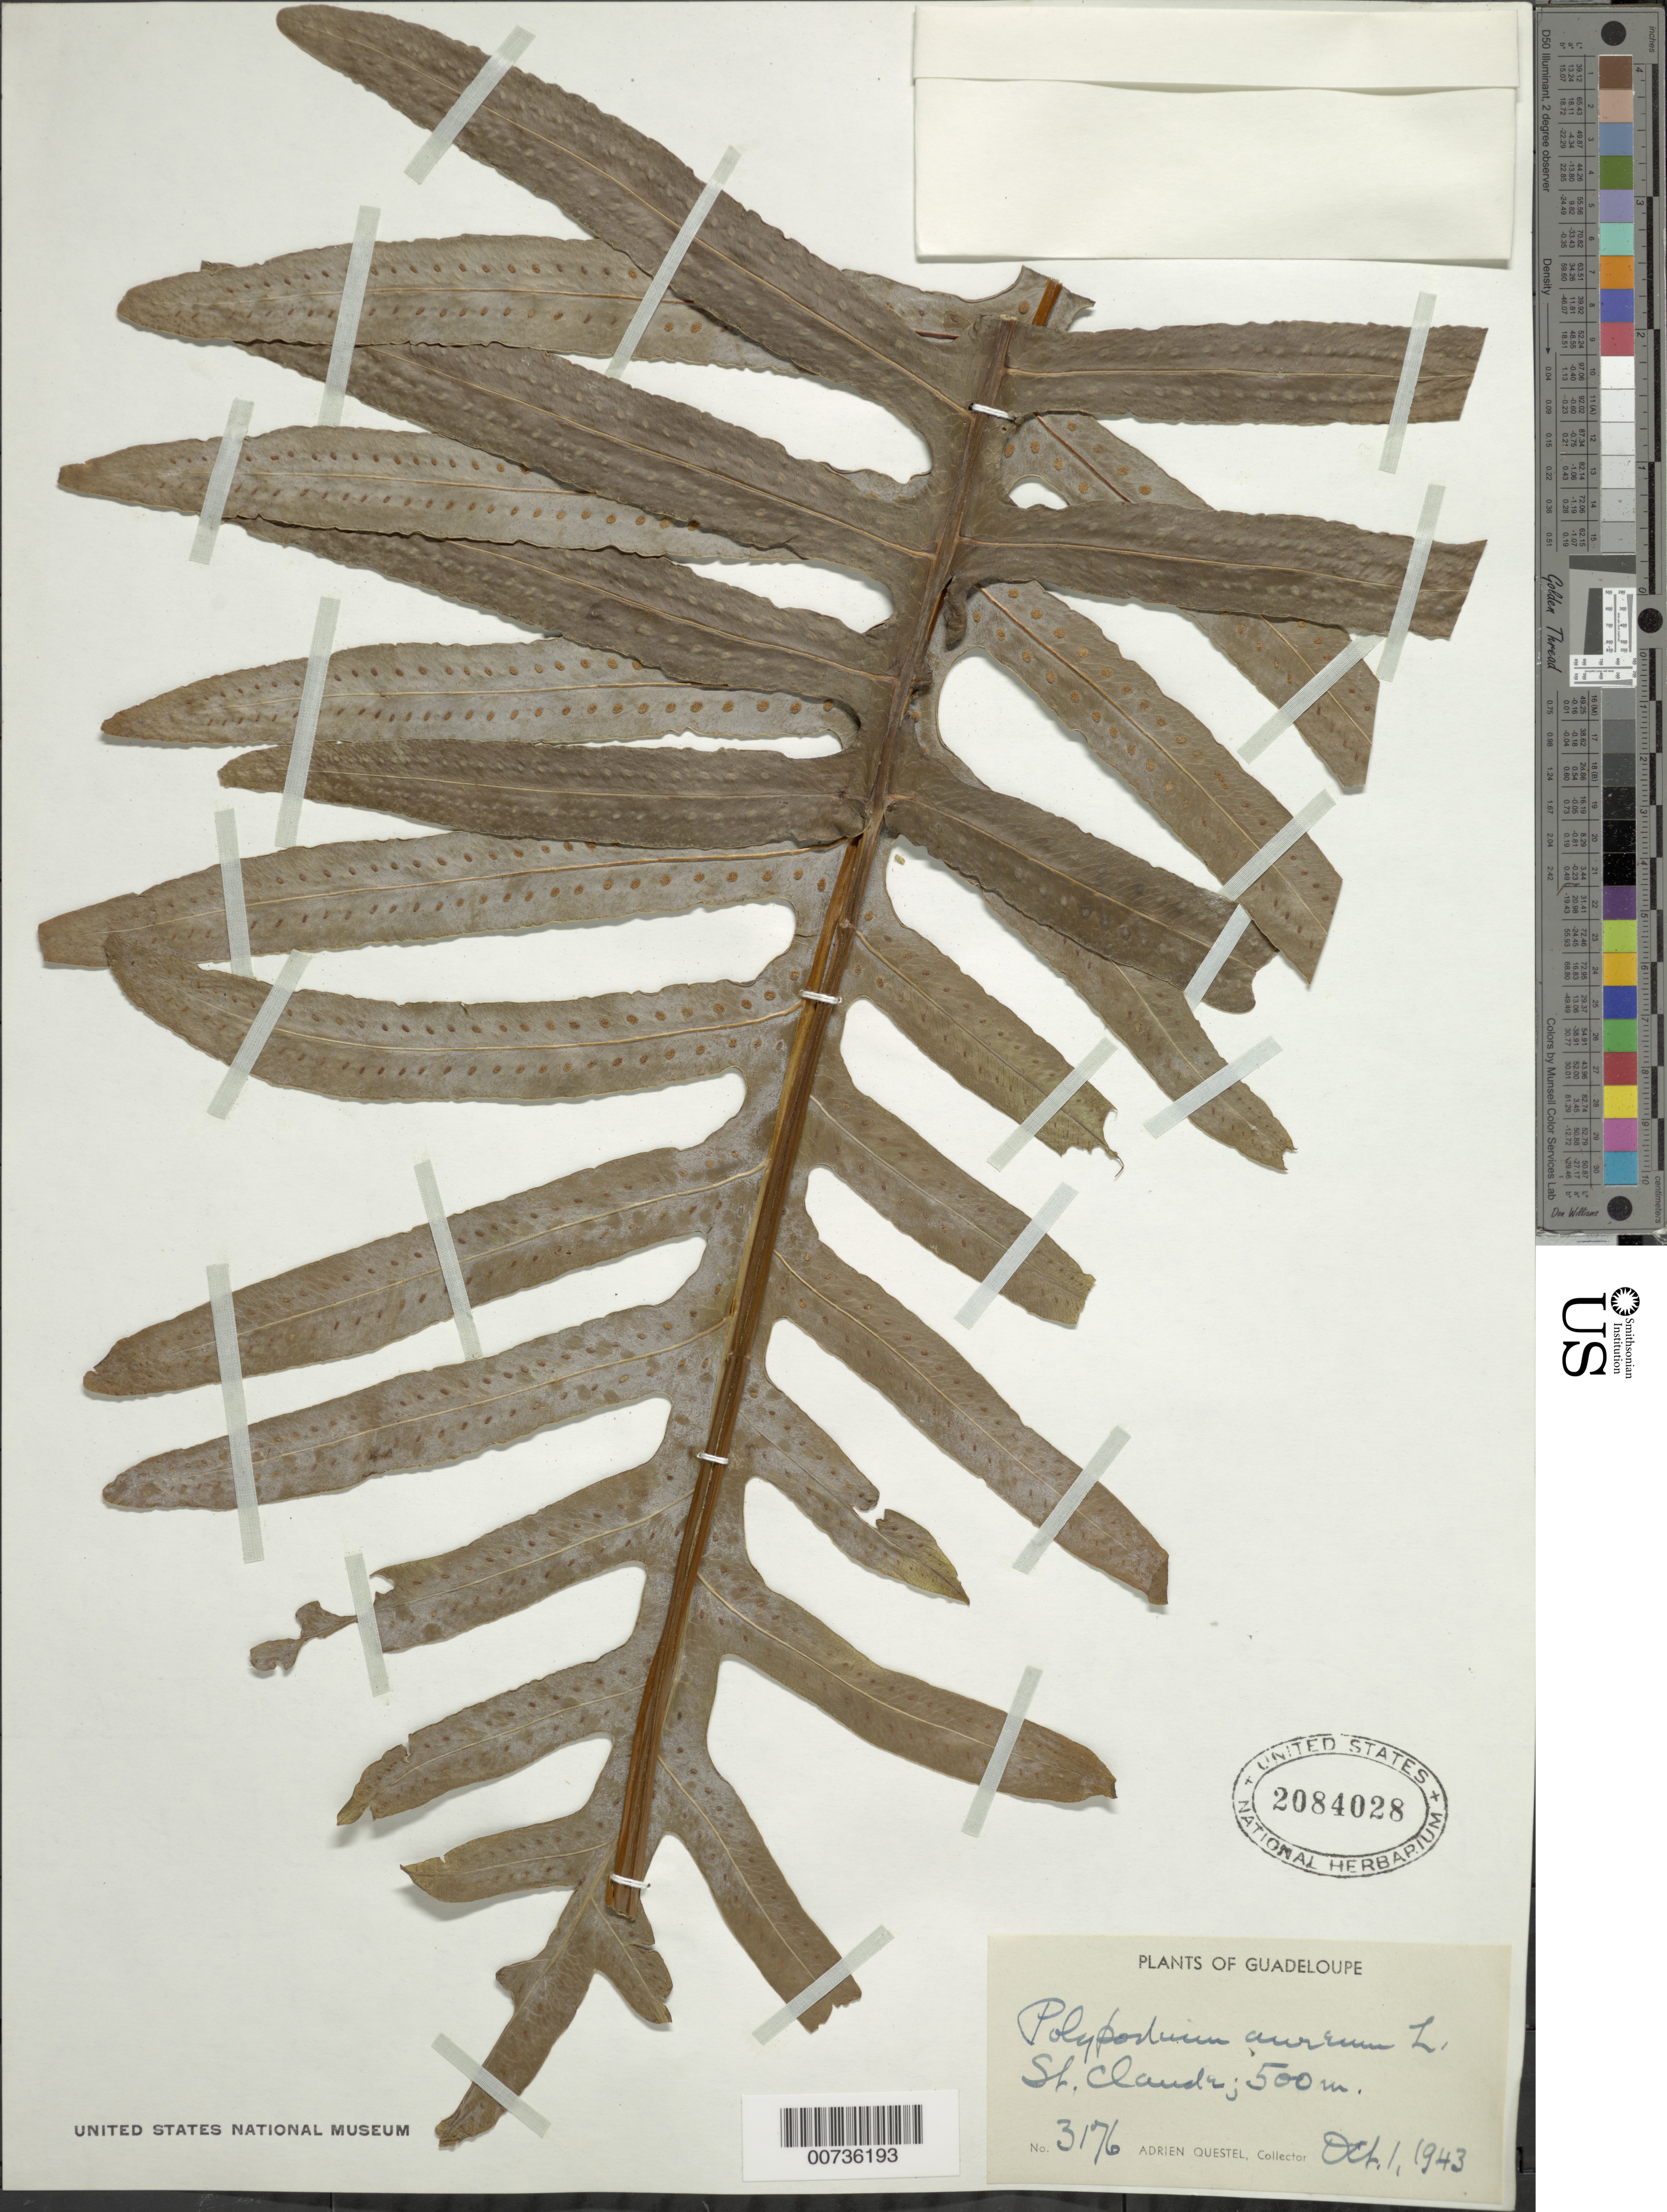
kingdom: Plantae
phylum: Tracheophyta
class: Polypodiopsida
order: Polypodiales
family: Polypodiaceae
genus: Phlebodium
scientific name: Phlebodium aureum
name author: (L.) J. Sm.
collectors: A. Questel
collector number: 3196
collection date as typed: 01 Oct 1943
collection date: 1943-10-01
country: Guadeloupe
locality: St. Claudia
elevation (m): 500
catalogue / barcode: US 2084028